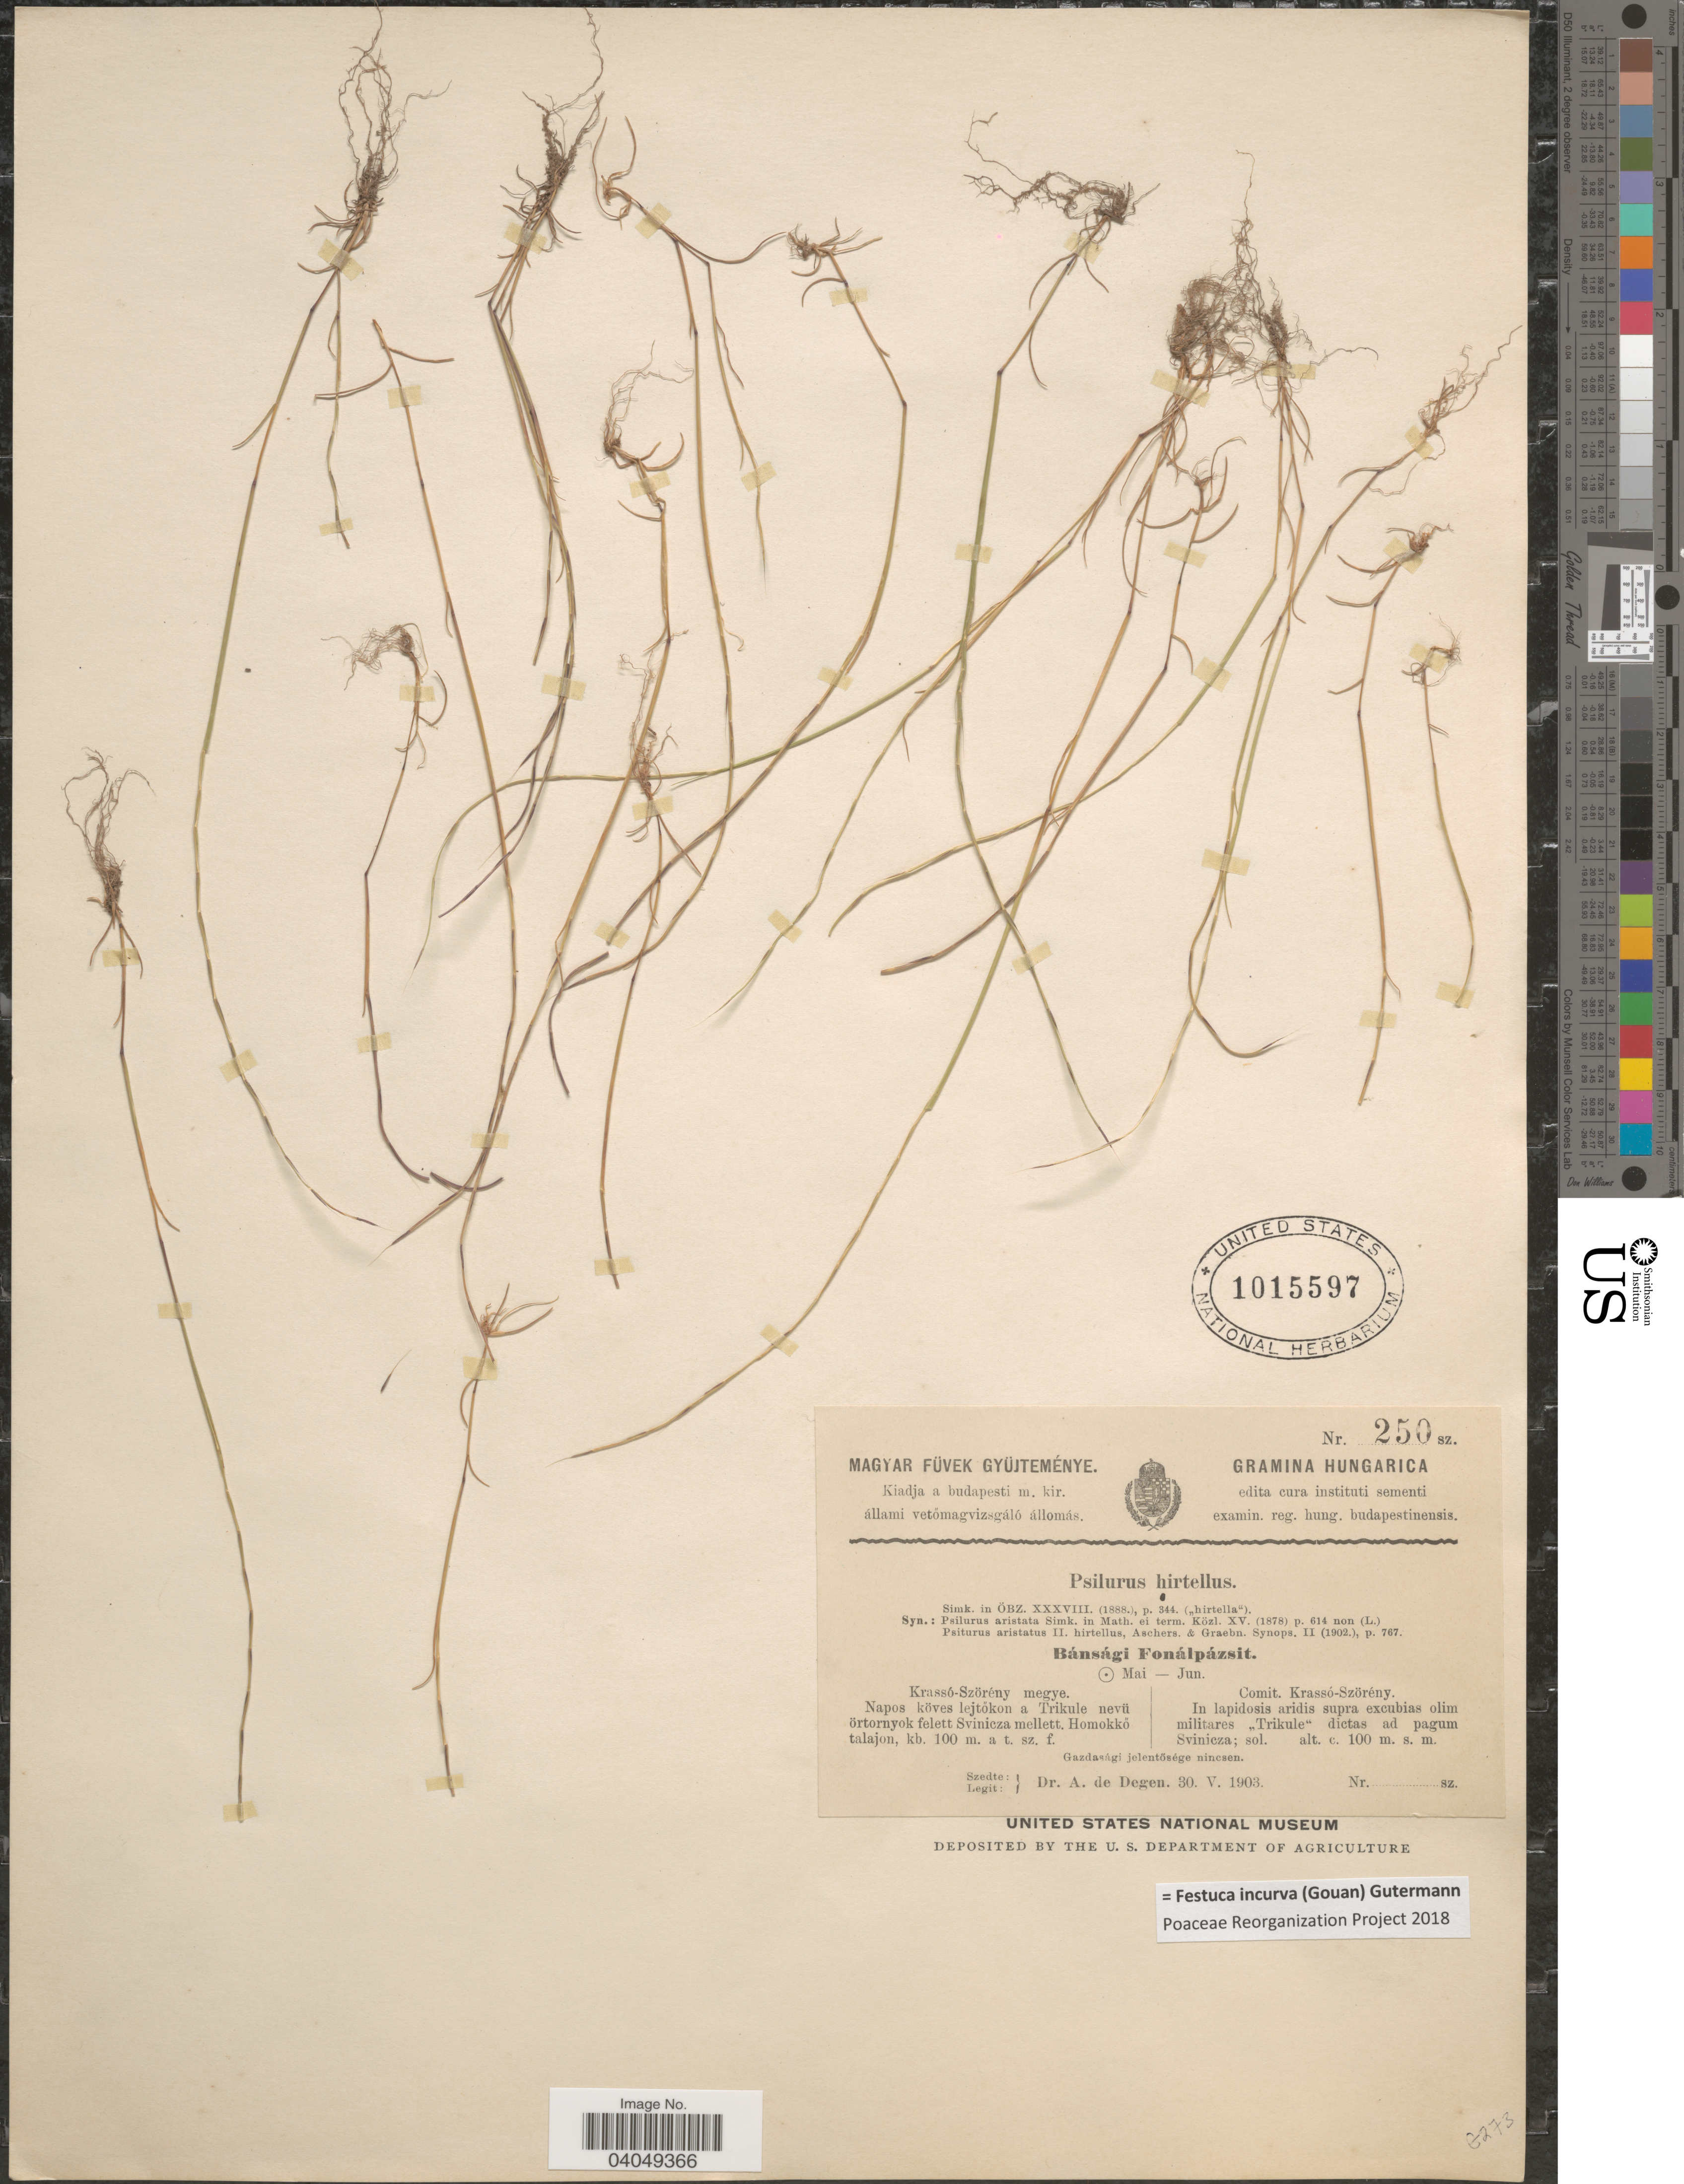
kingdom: Plantae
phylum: Tracheophyta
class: Liliopsida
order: Poales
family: Poaceae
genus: Festuca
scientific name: Festuca incurva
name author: (Gouan) Gutermann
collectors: A. Degen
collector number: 250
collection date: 1903-05-30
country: Hungary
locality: Comit. Krassó-Szörény. In lapidosis aridis supra excubias olim militares "Trikule" dictas ad pagum Svinicza.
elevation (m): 100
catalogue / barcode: US 1015597